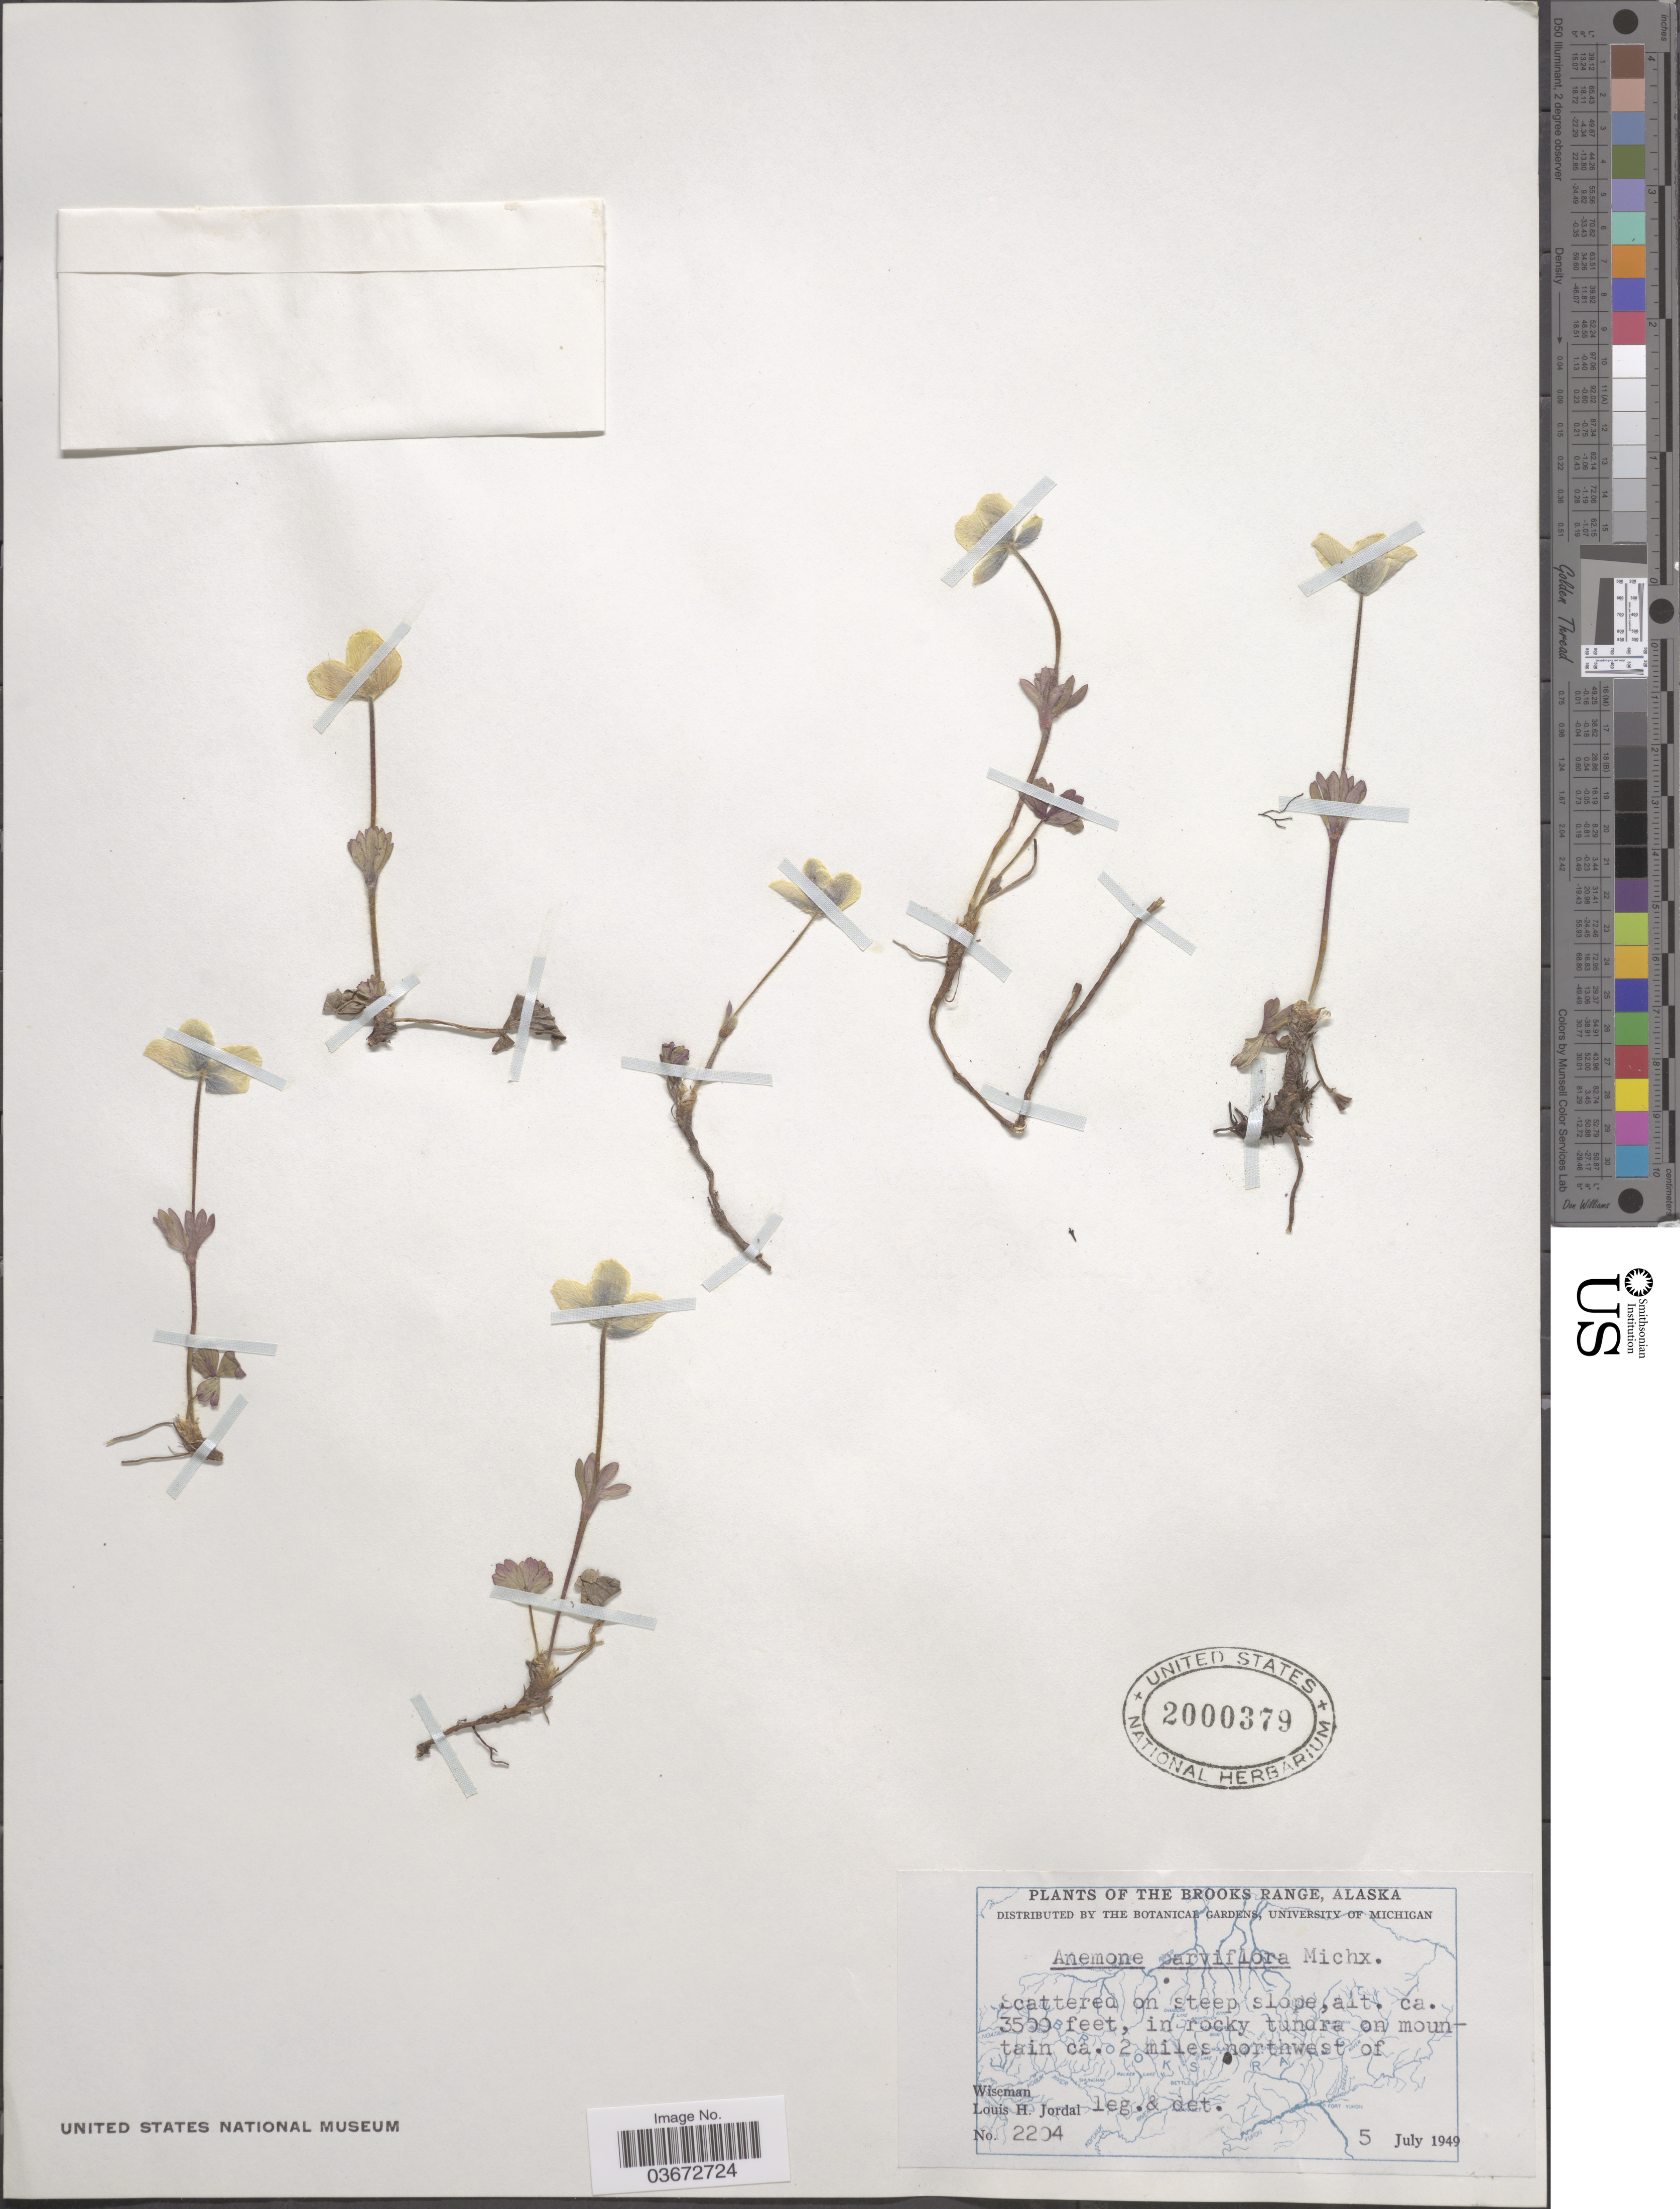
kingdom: Plantae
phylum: Tracheophyta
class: Magnoliopsida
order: Ranunculales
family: Ranunculaceae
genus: Anemone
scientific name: Anemone parviflora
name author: Michx.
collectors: L. Jordal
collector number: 2204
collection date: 1949-07-05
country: United States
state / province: Alaska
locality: The Brooks Range. On mountain ca. 2 miles northwest of Wiseman.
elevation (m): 1067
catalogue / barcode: US 2000379